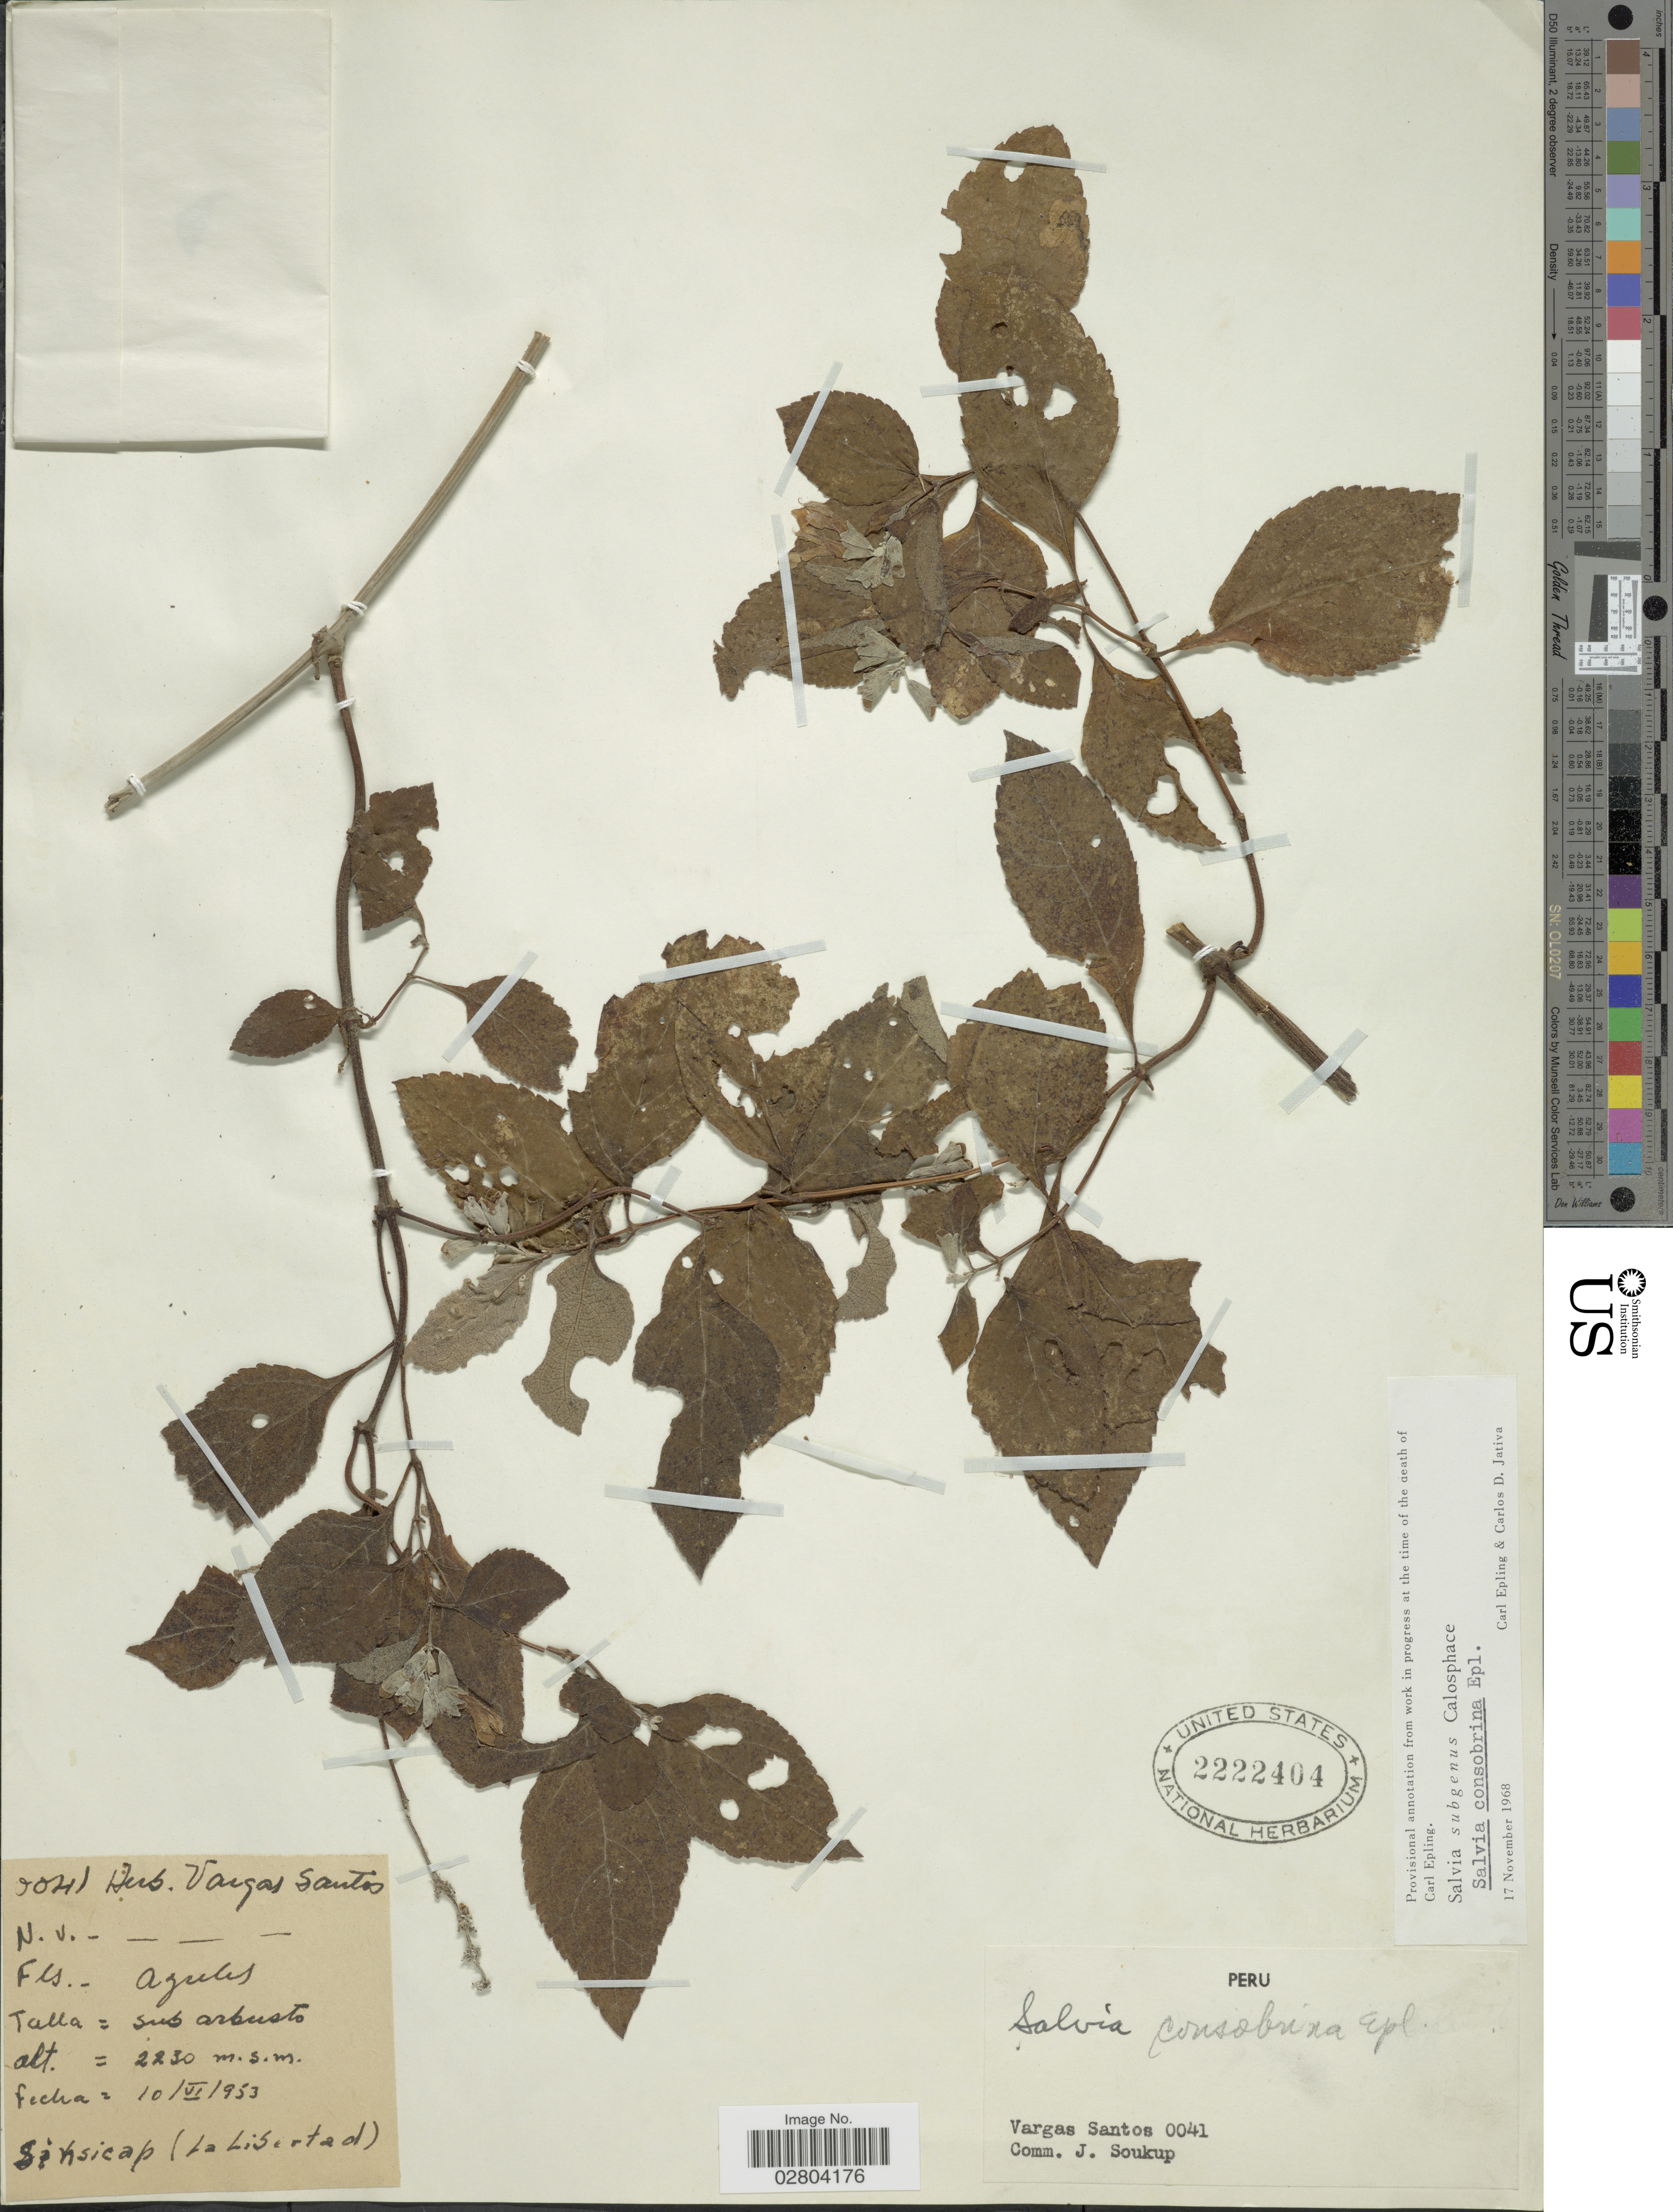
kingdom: Plantae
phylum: Tracheophyta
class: Magnoliopsida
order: Lamiales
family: Lamiaceae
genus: Salvia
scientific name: Salvia consobrina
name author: Epling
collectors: V. Santos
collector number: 0041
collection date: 1953-06-10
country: Peru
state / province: La Libertad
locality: Sinsicap.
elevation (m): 2230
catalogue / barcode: US 2222404